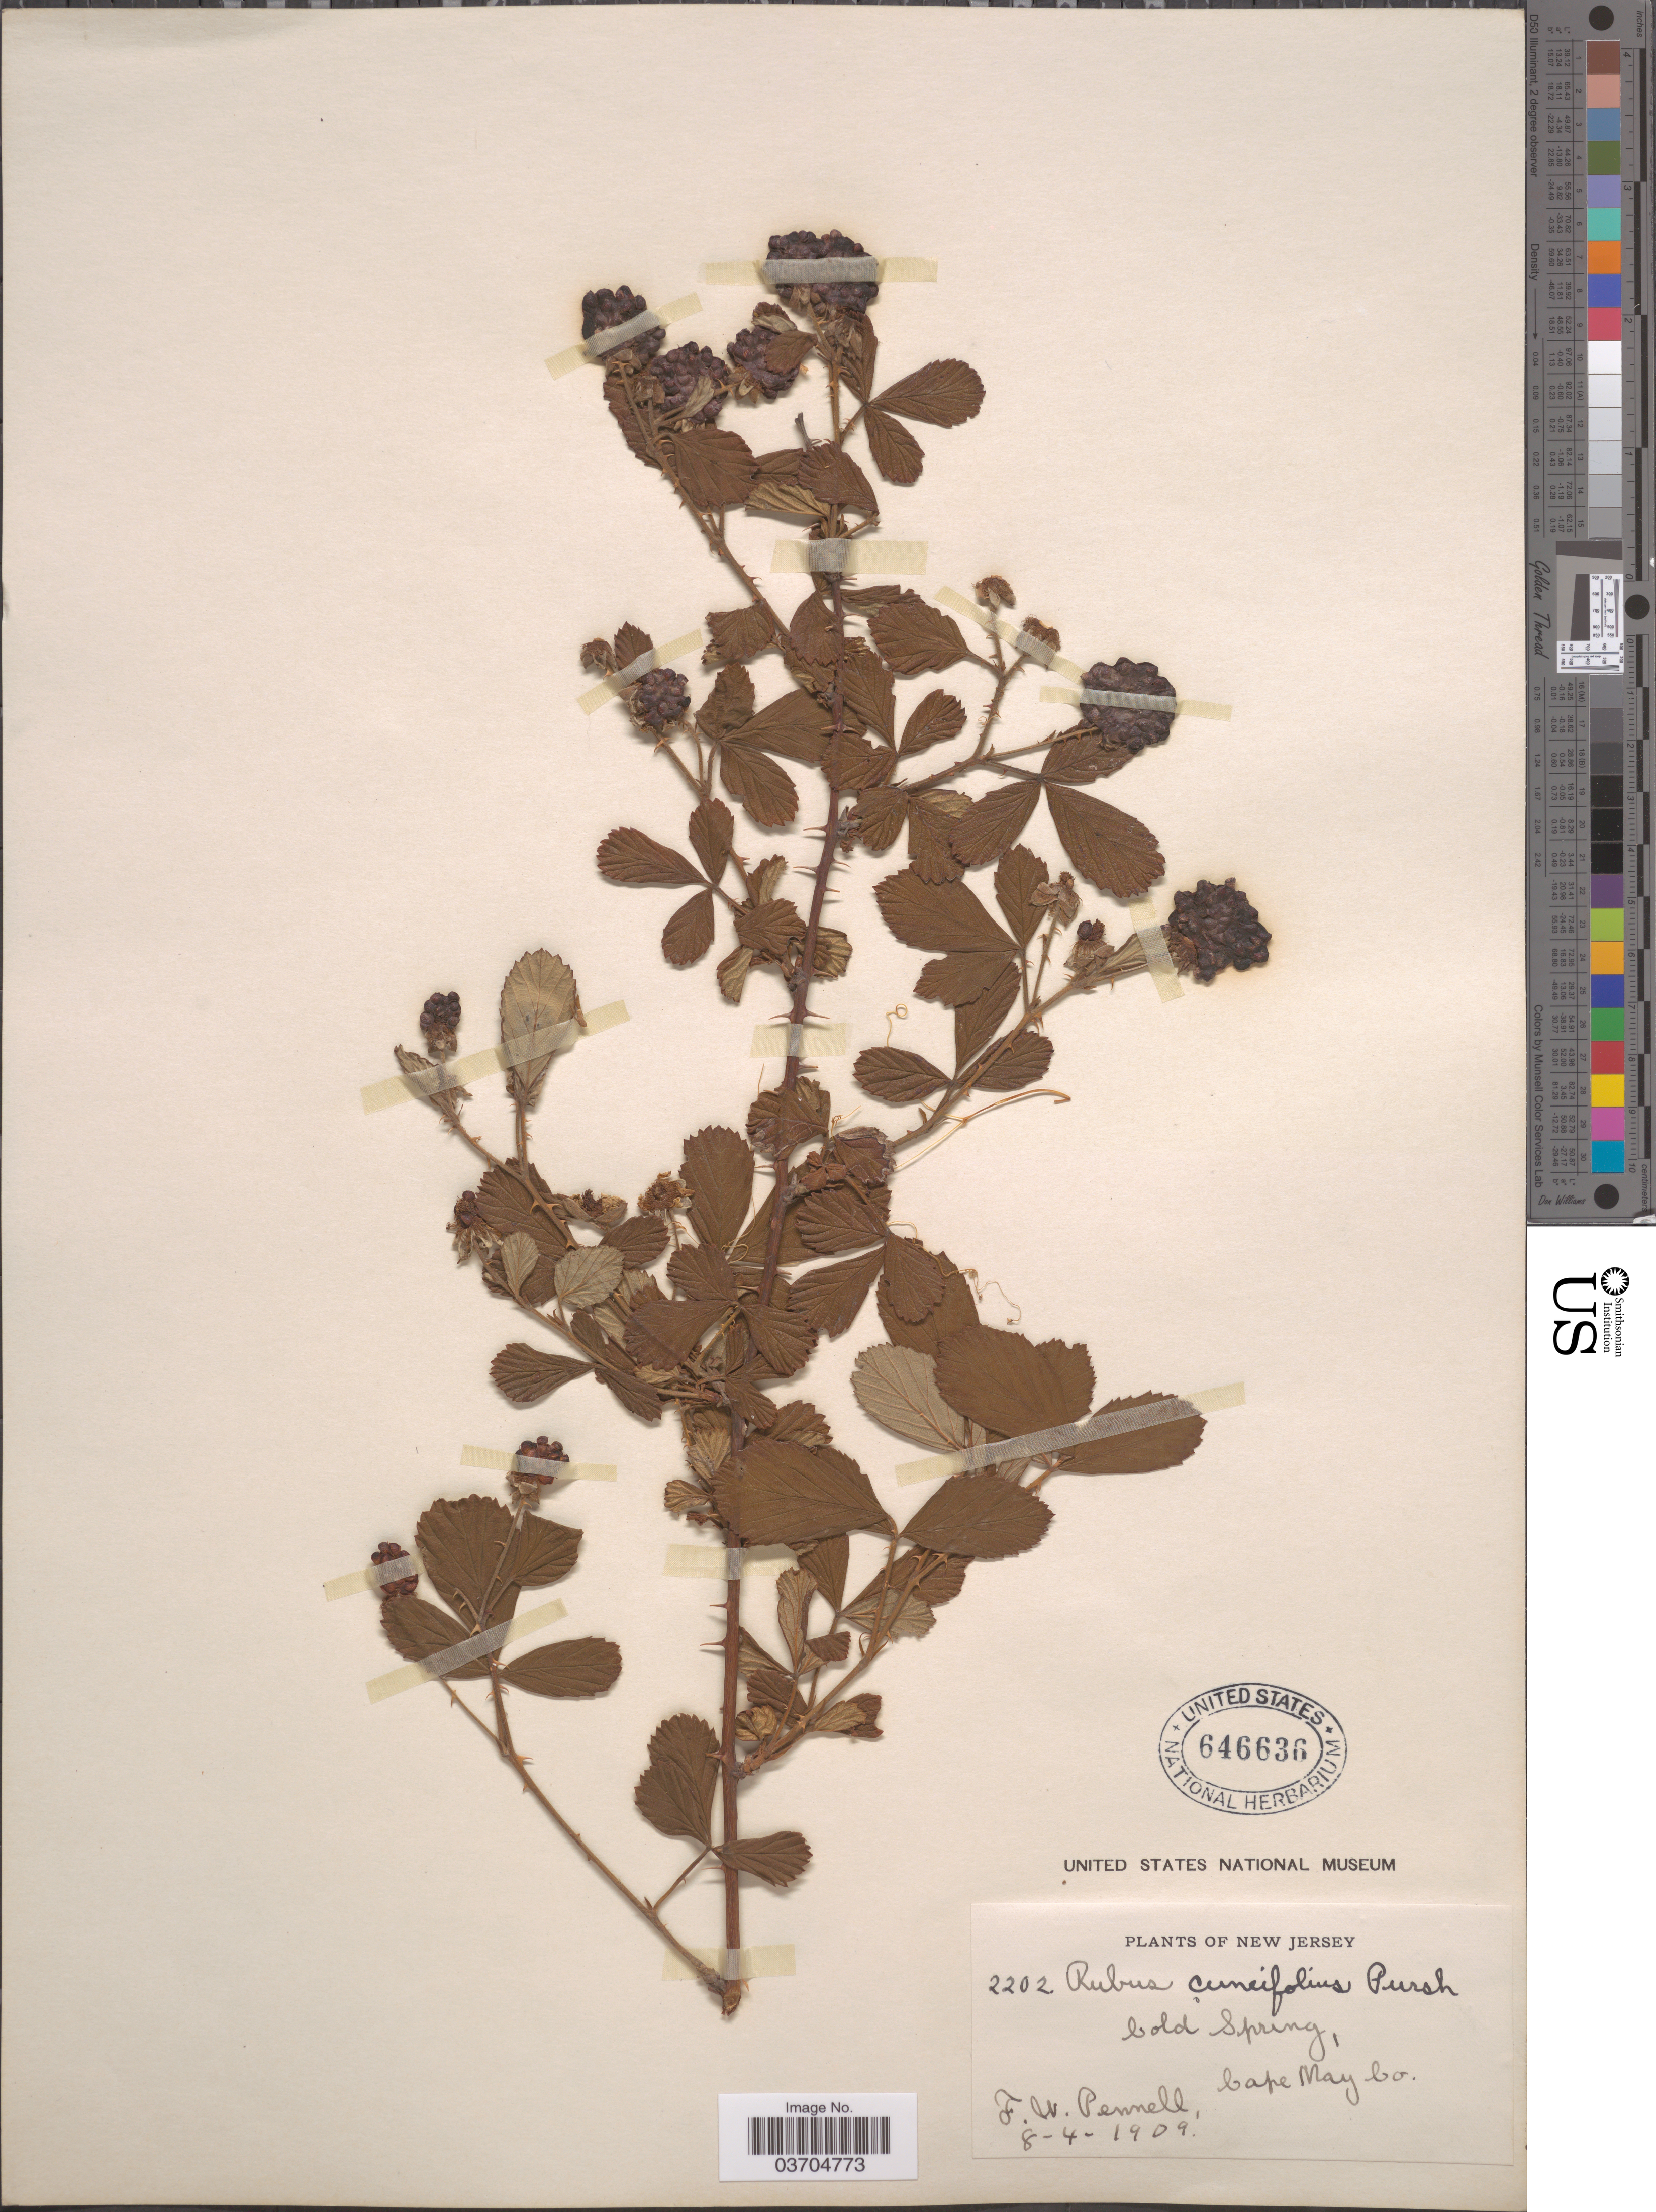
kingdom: Plantae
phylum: Tracheophyta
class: Magnoliopsida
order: Rosales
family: Rosaceae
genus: Rubus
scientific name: Rubus cuneifolius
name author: Pursh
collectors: F. W. Pennell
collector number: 2202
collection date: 1909-08-04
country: United States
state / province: New Jersey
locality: Cold Spring, Cape May Co.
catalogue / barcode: US 646636